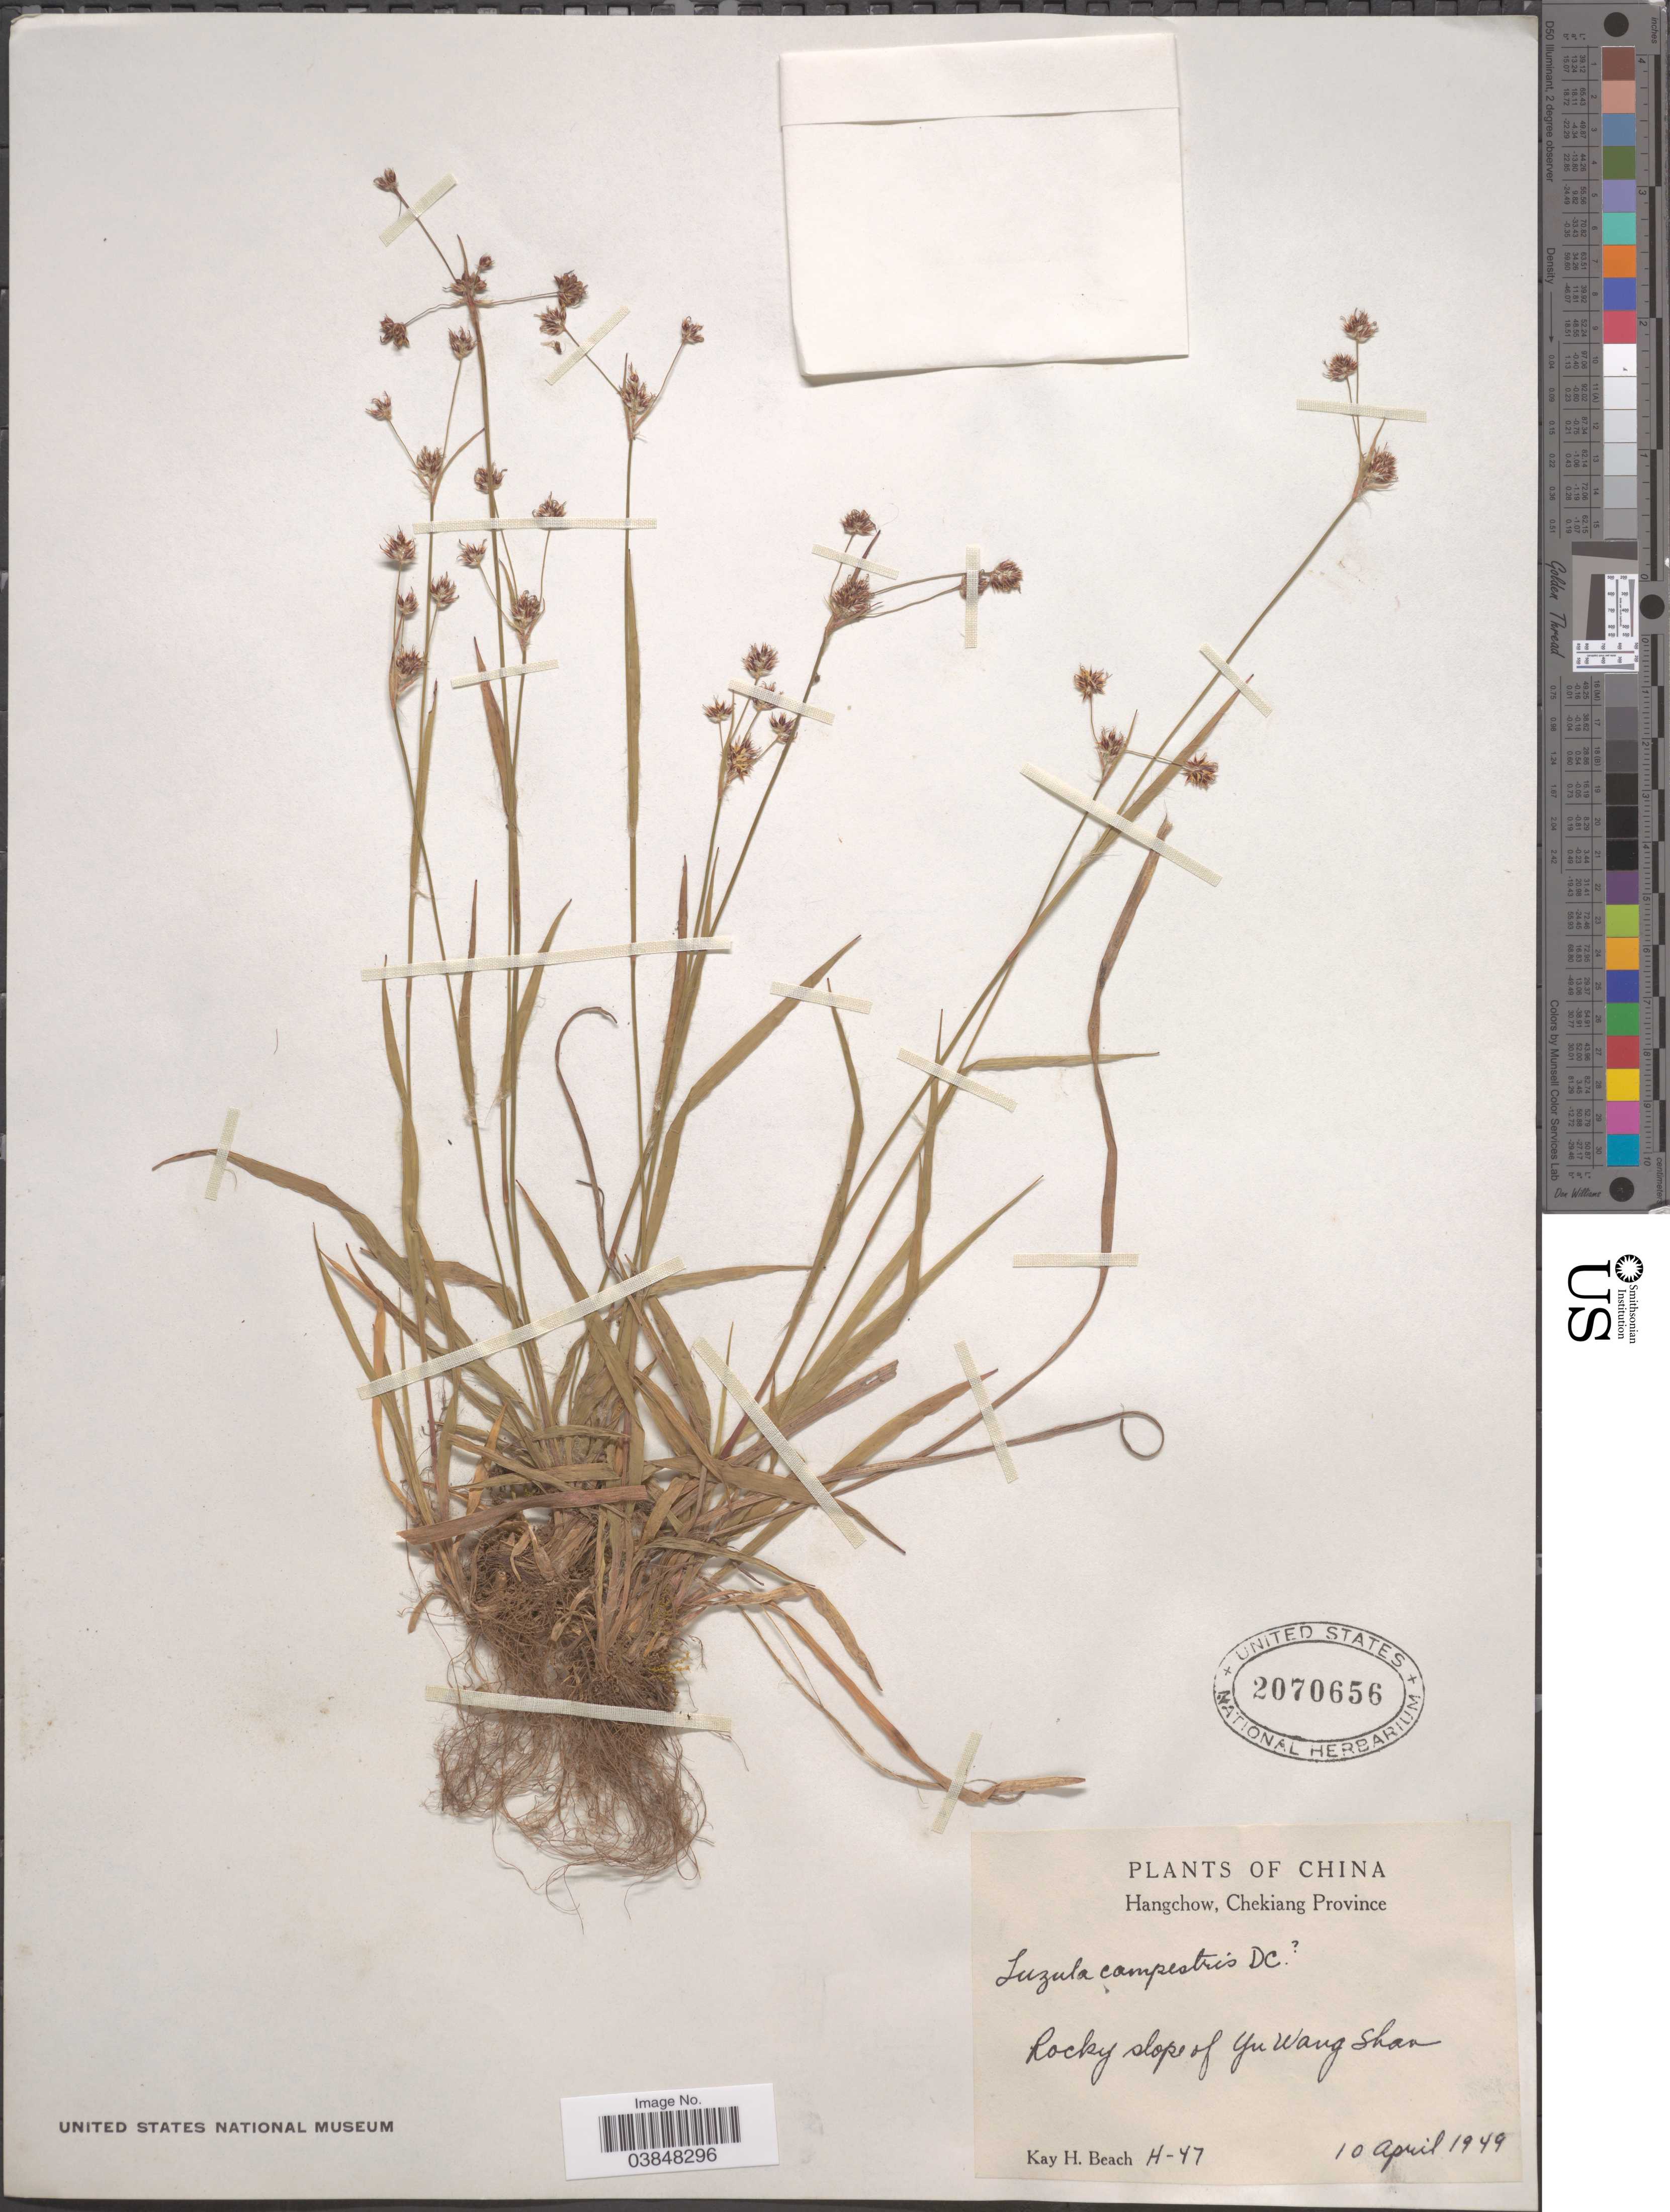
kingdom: Plantae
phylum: Tracheophyta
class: Liliopsida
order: Poales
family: Juncaceae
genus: Luzula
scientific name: Luzula campestris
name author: (L.) DC.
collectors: K. H. Beach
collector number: H-47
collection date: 1949-04-10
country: China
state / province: Zhejiang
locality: Hangchow, Chekiang Province. Rocky slope of Yu Wang Shan.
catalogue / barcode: US 2070656